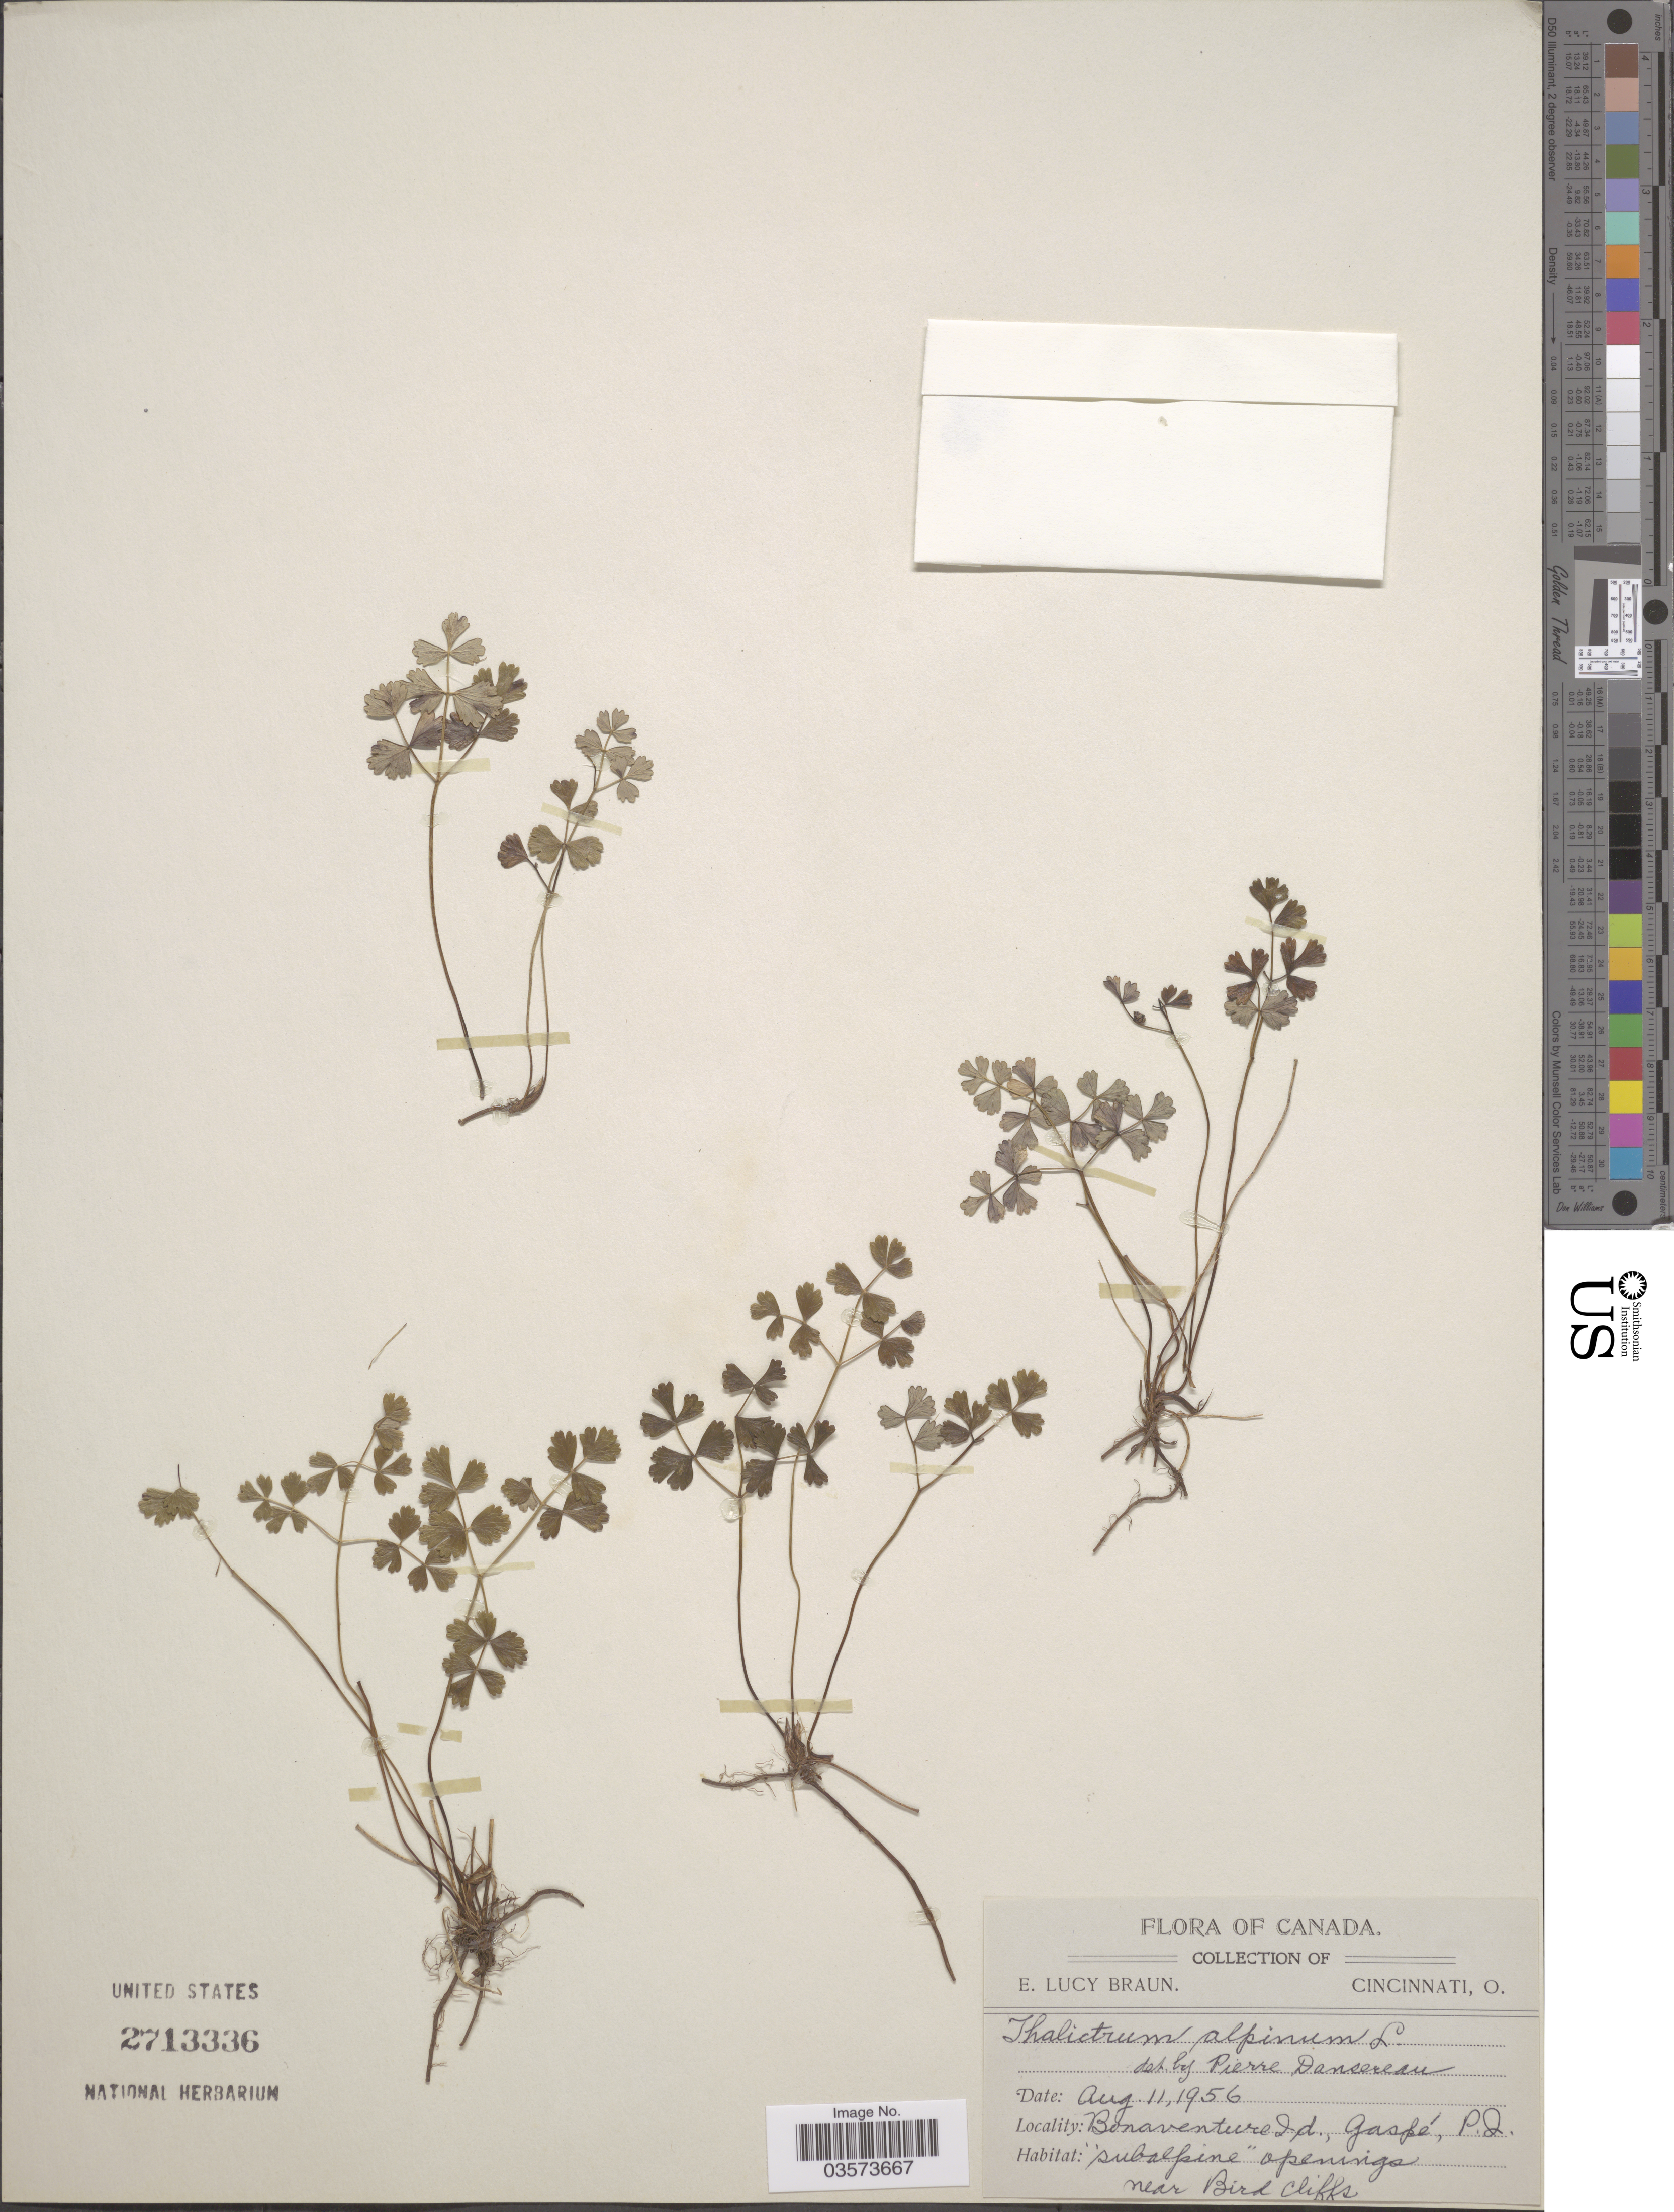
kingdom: Plantae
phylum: Tracheophyta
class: Magnoliopsida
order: Ranunculales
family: Ranunculaceae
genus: Thalictrum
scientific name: Thalictrum alpinum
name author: L.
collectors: E. L. Braun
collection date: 1956-08-11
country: Canada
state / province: Quebec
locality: Bonaventure Id., Gaspé, P.Q. "subalpine" openings near Bird Cliffs.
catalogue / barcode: US 2713336